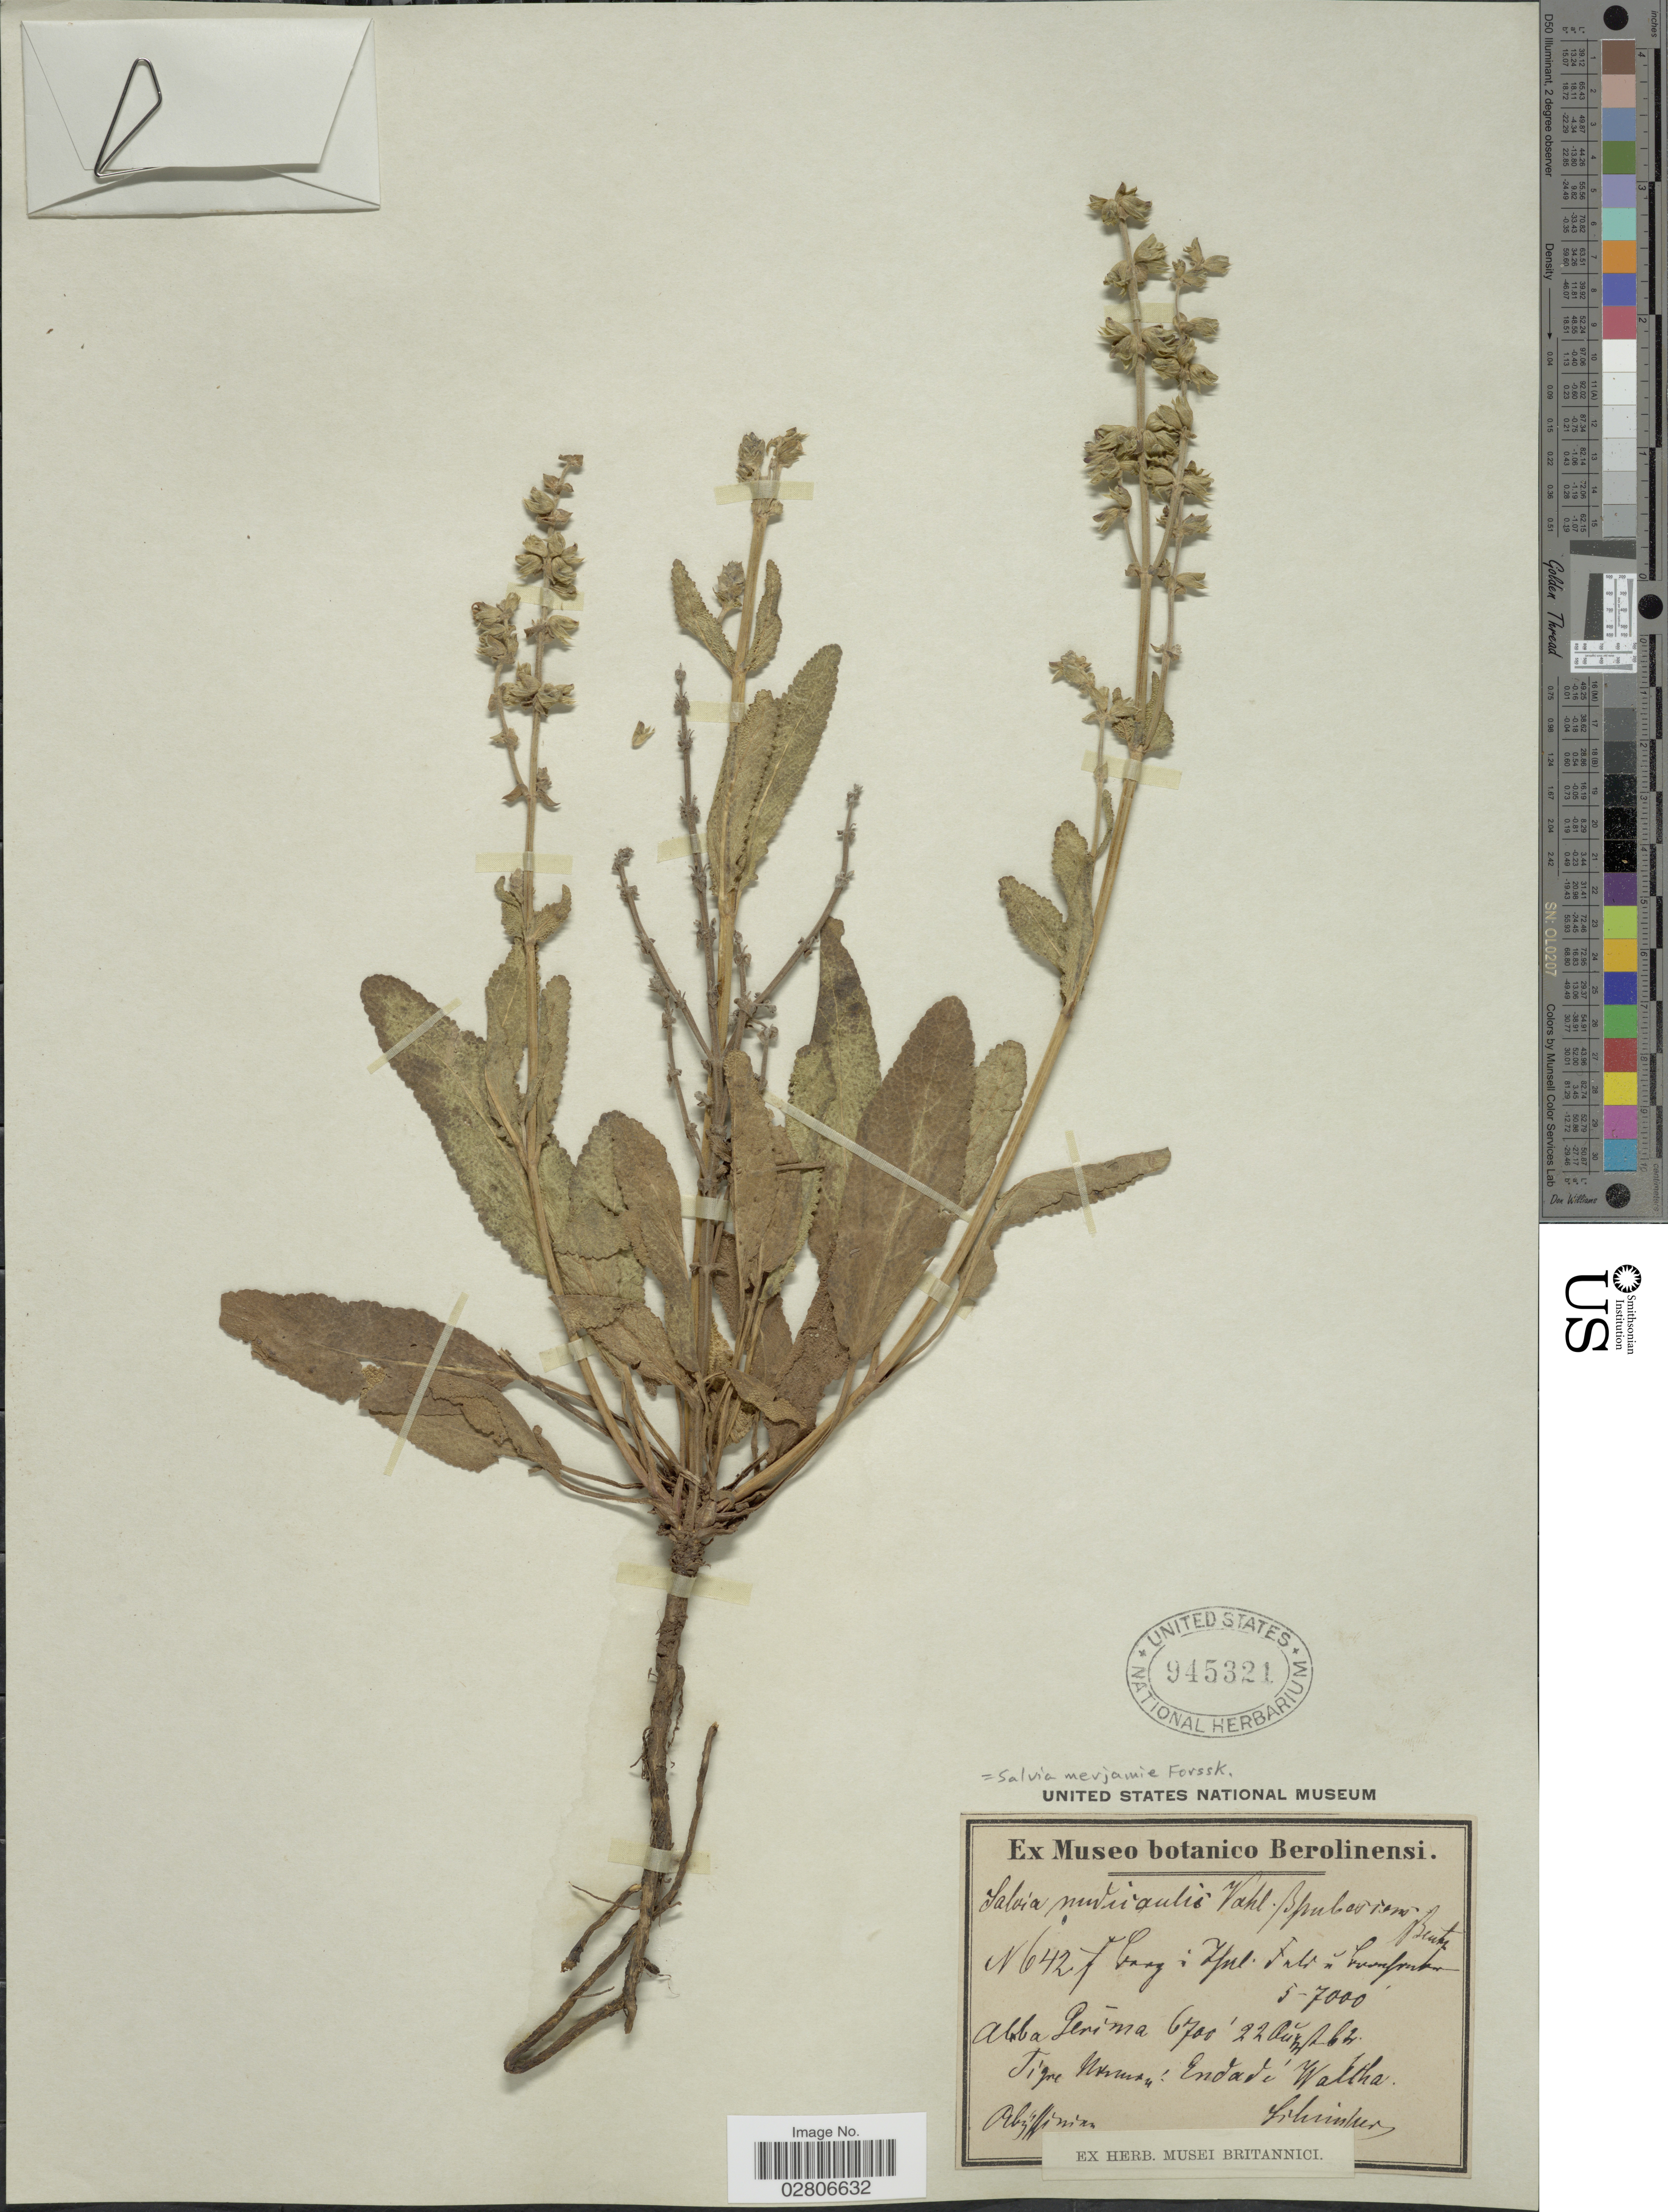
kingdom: Plantae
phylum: Tracheophyta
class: Magnoliopsida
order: Lamiales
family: Lamiaceae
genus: Salvia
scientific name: Salvia merjamie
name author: Forssk.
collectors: -. Schimper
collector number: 642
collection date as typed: Transcribed d/m/y: 22/8/64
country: Ethiopia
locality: Abba Gerima, Abÿssinia.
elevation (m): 2042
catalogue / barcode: US 945321